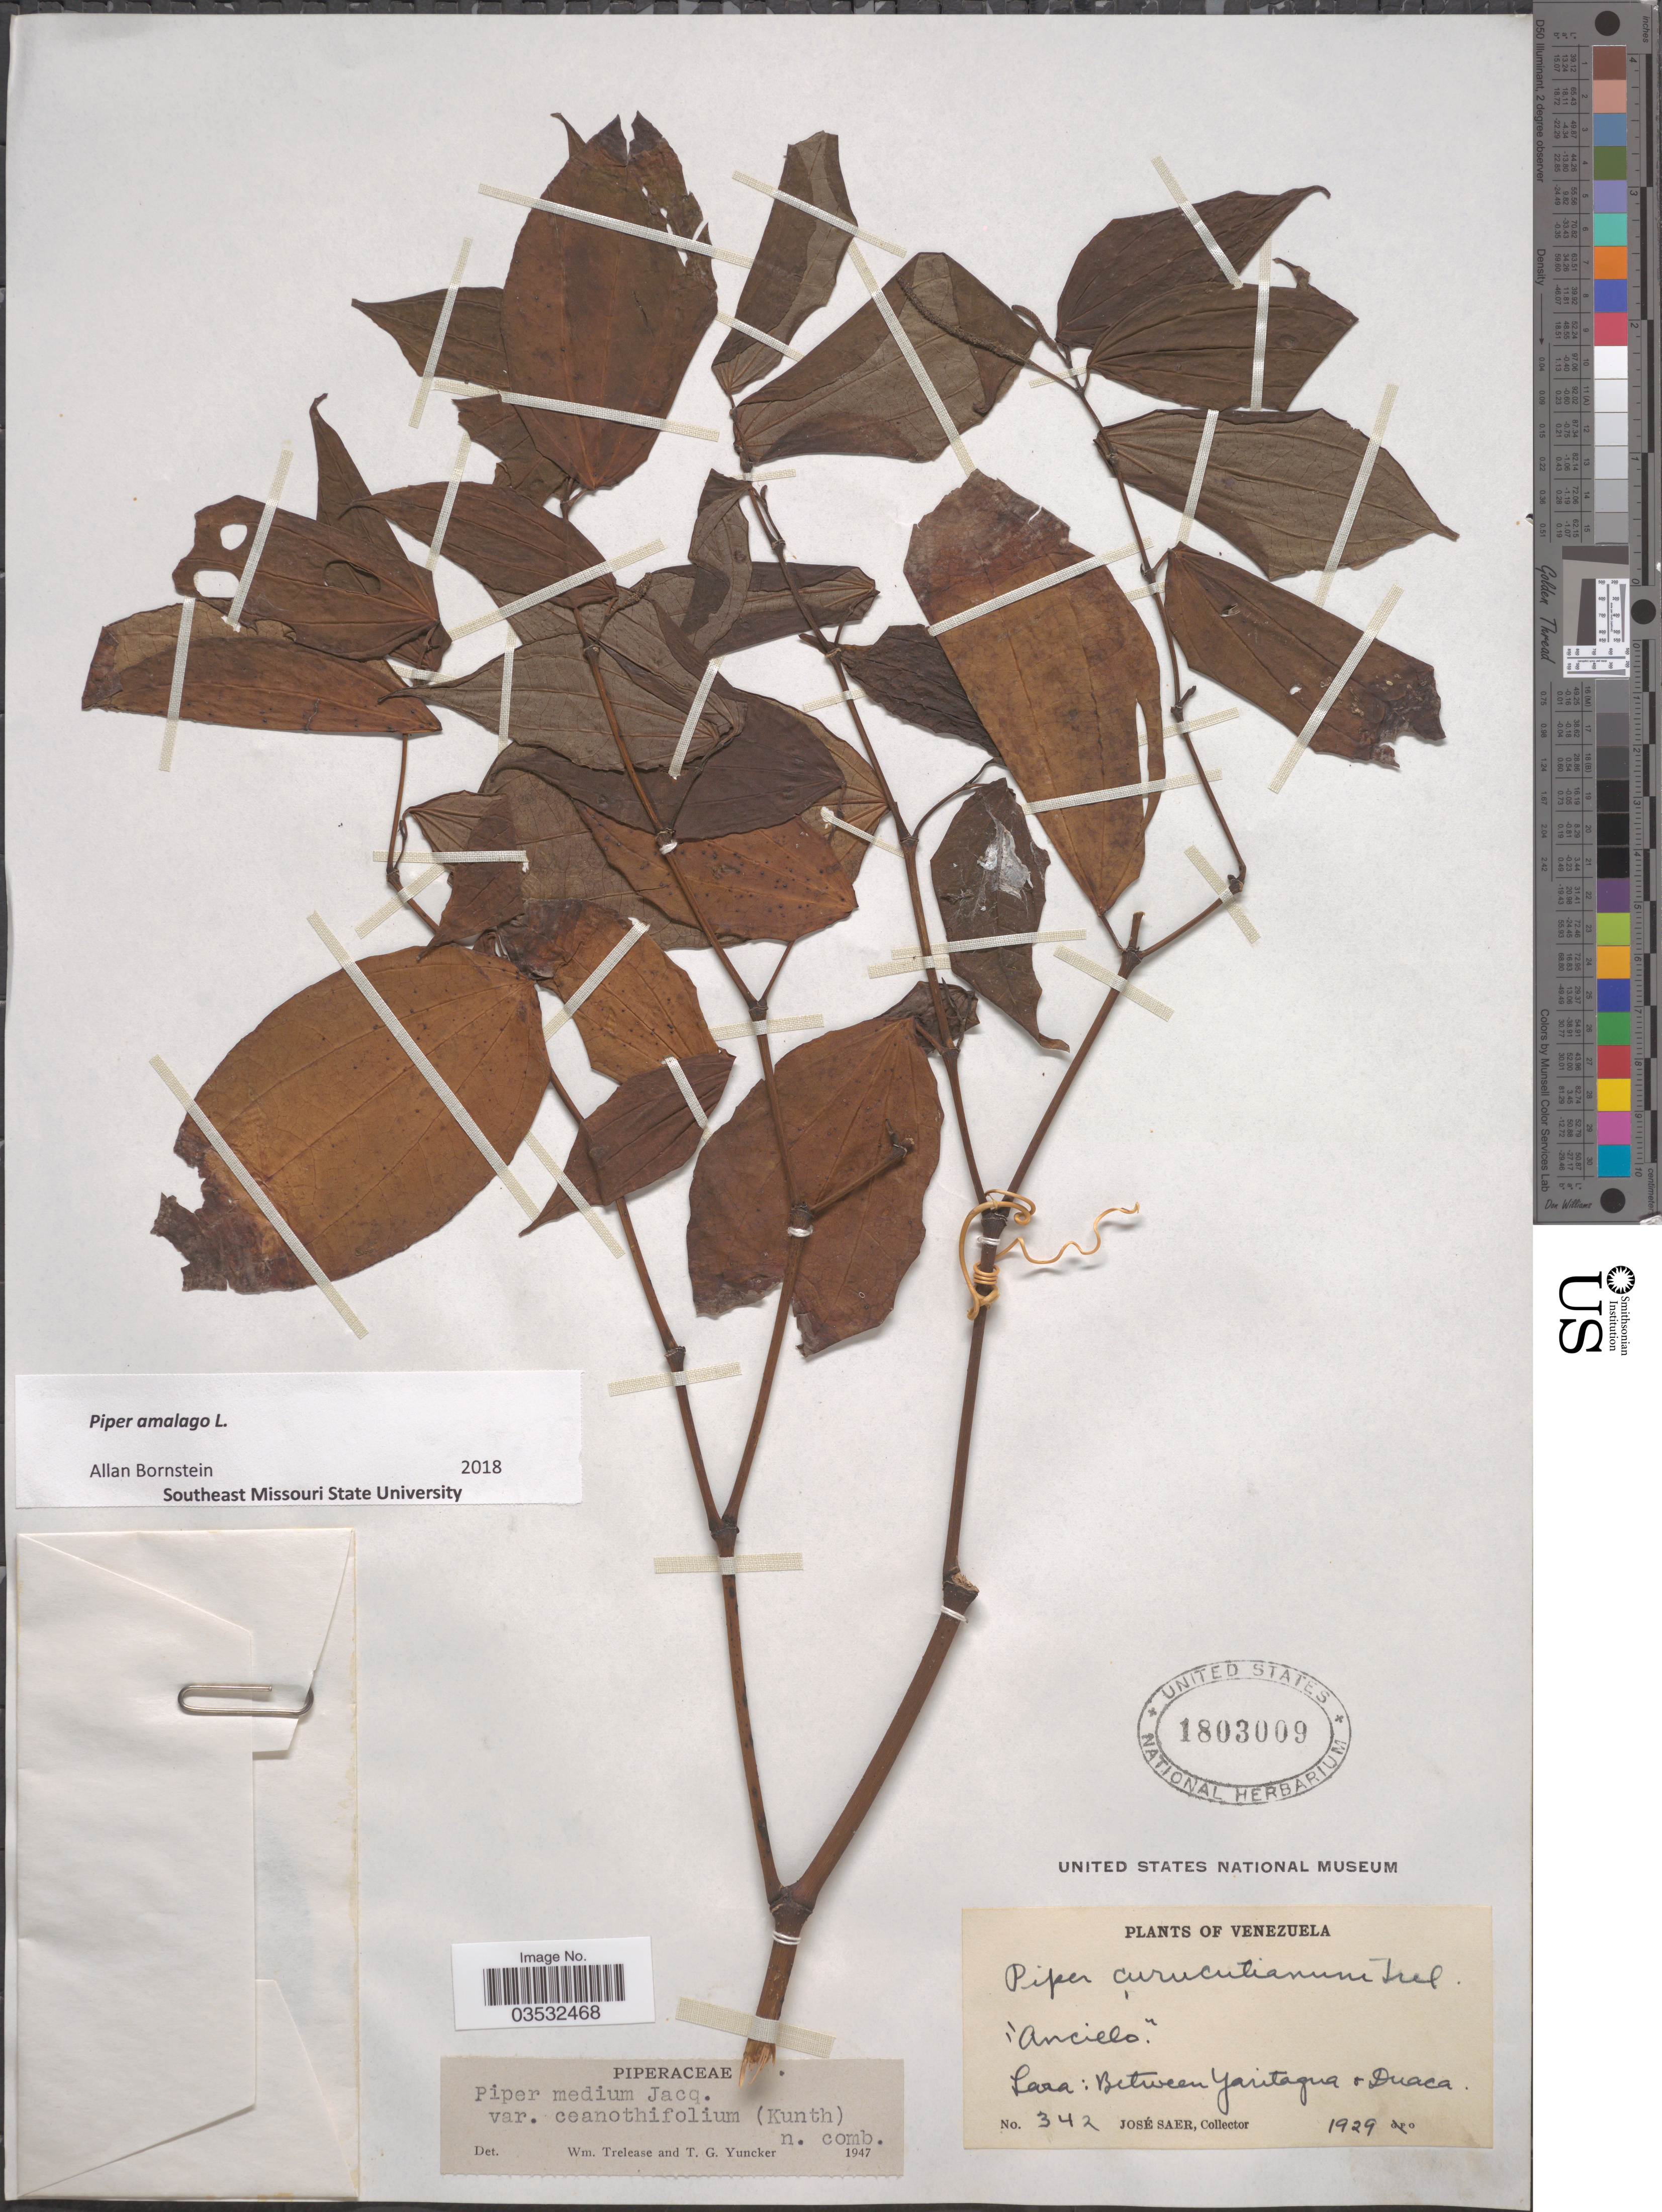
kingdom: Plantae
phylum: Tracheophyta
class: Magnoliopsida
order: Piperales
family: Piperaceae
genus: Piper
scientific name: Piper amalago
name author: L.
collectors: J. Saer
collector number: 342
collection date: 1929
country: Venezuela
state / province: Lara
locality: Between Yaritagua & Guaca.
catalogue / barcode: US 1803009